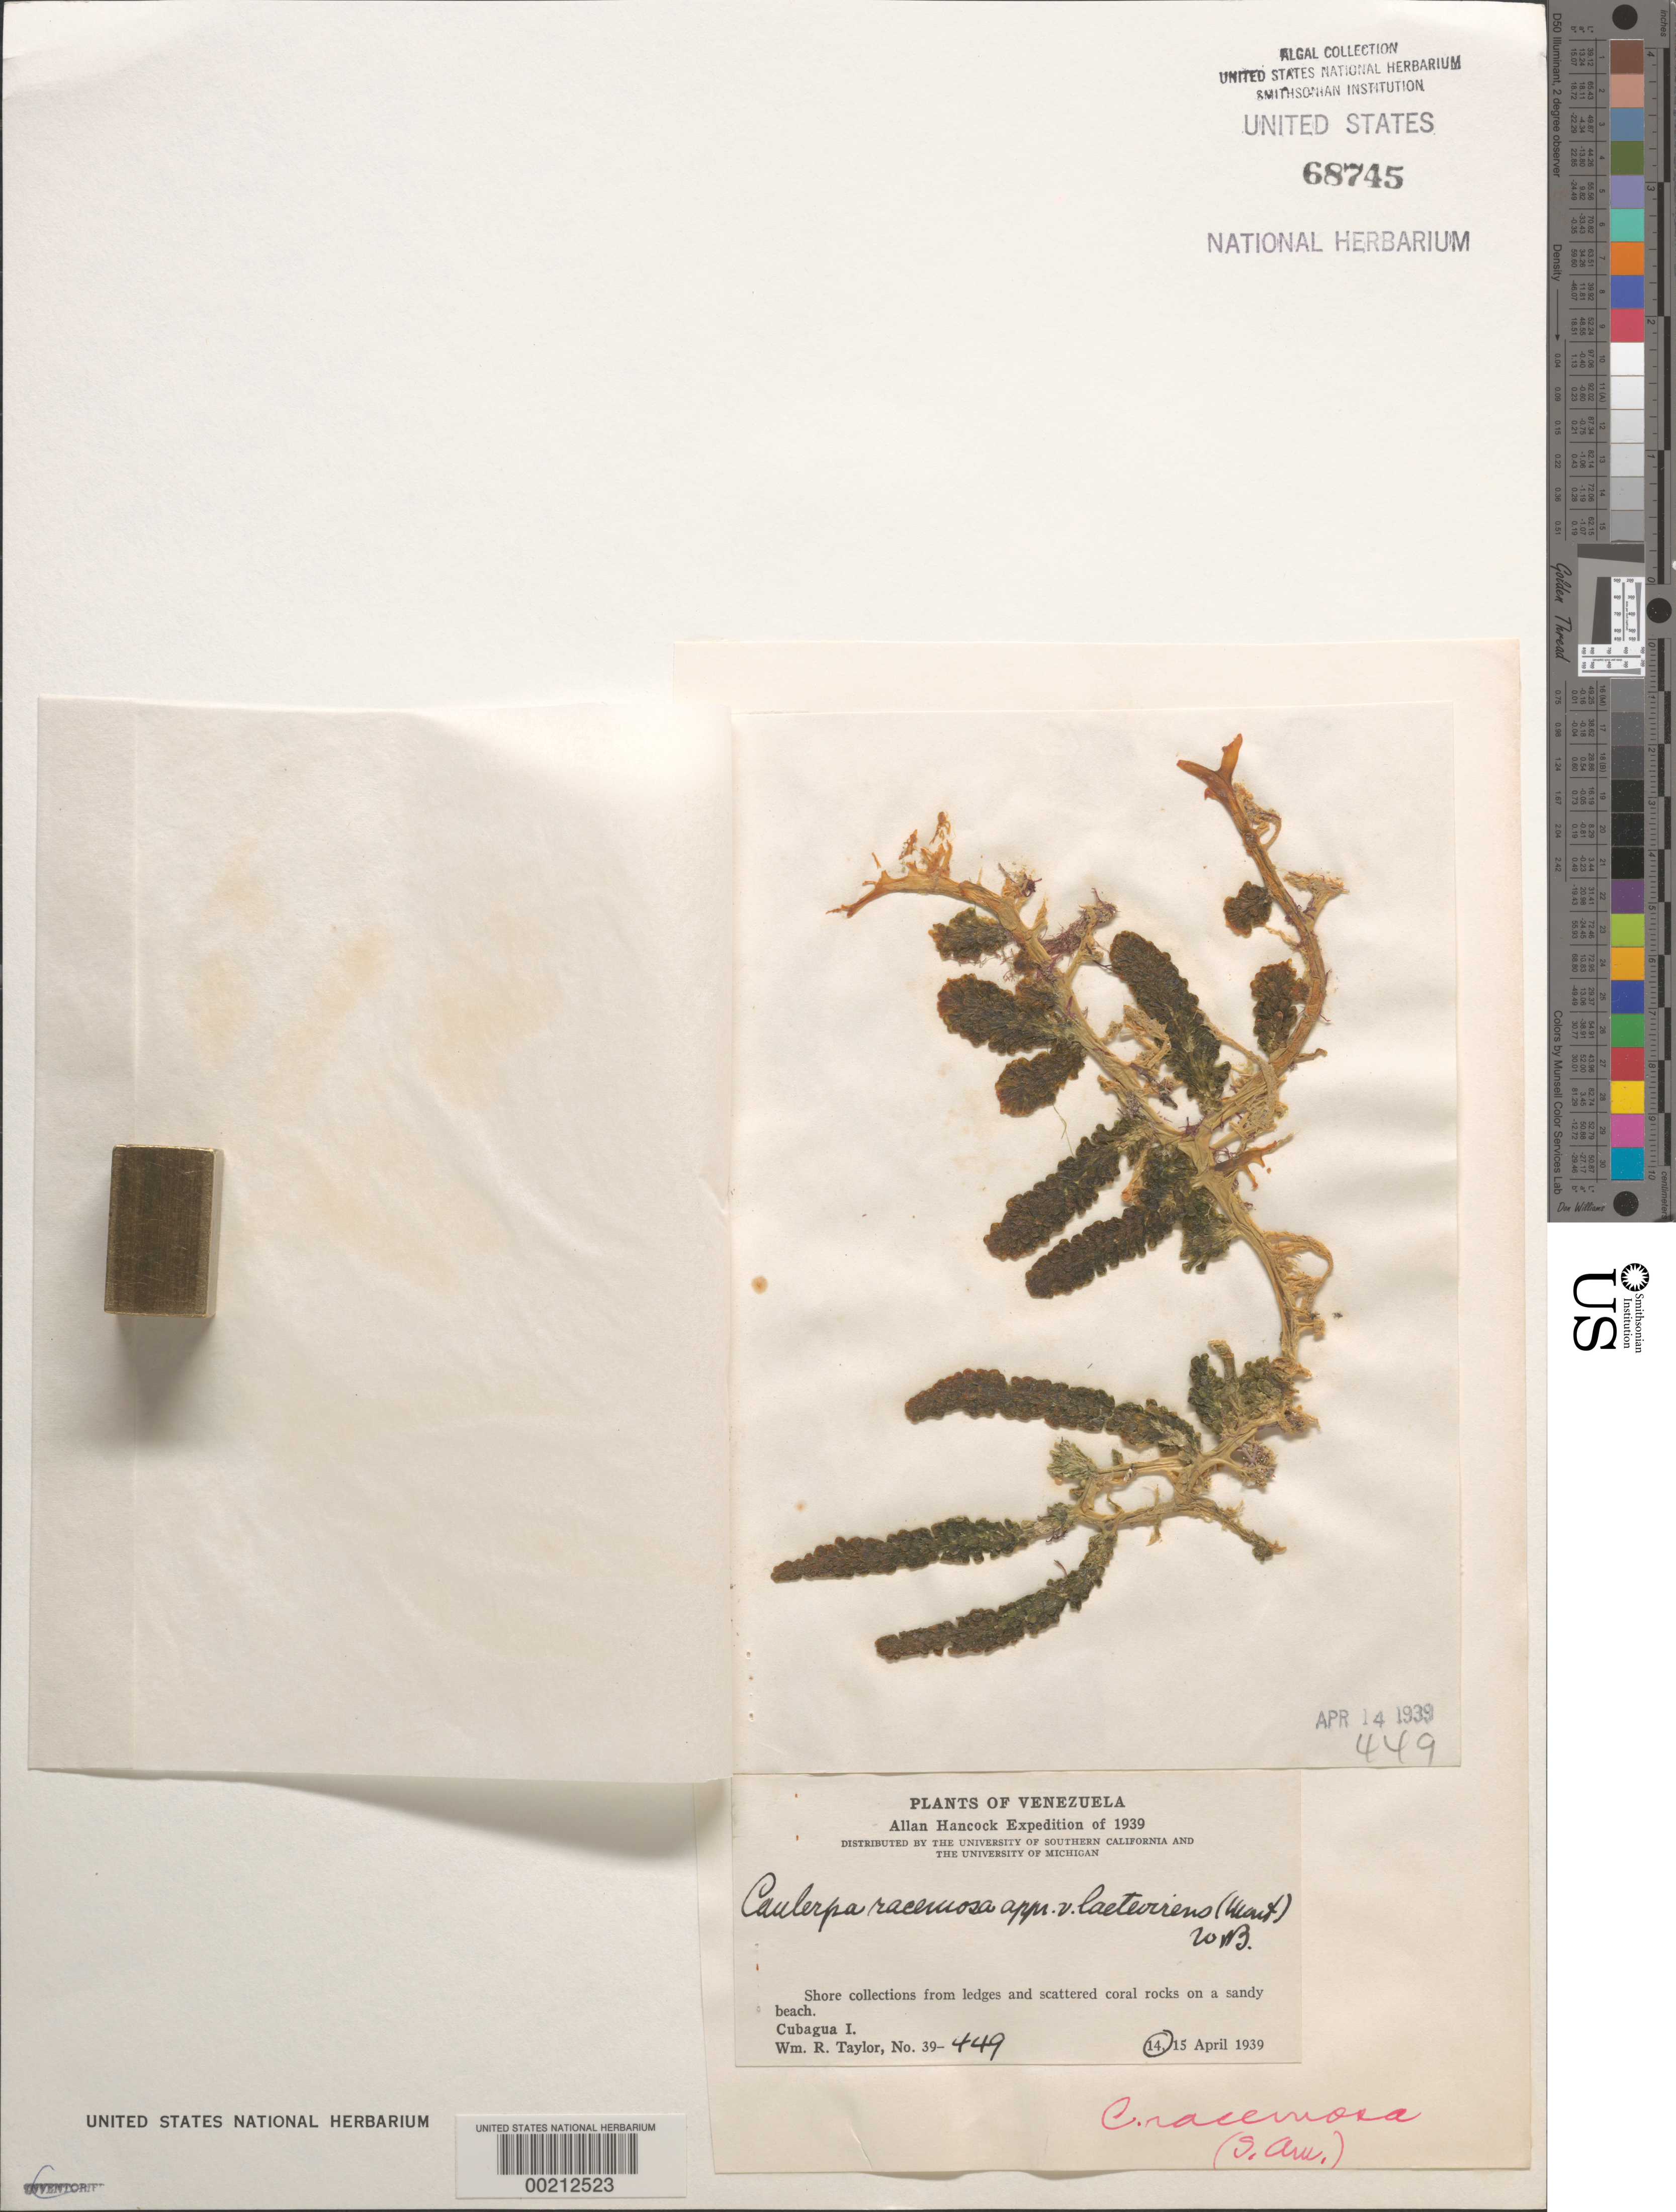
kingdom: Plantae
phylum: Chlorophyta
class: Ulvophyceae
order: Bryopsidales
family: Caulerpaceae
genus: Caulerpa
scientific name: Caulerpa racemosa var. laetevirens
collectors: W. R. Taylor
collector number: WRT 39-449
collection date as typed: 14 Apr 1939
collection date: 1939-04-14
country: Venezuela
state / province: Nueva Esparta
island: Cubagua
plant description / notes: Allan Hancock Expedition of 1939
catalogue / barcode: US 68745